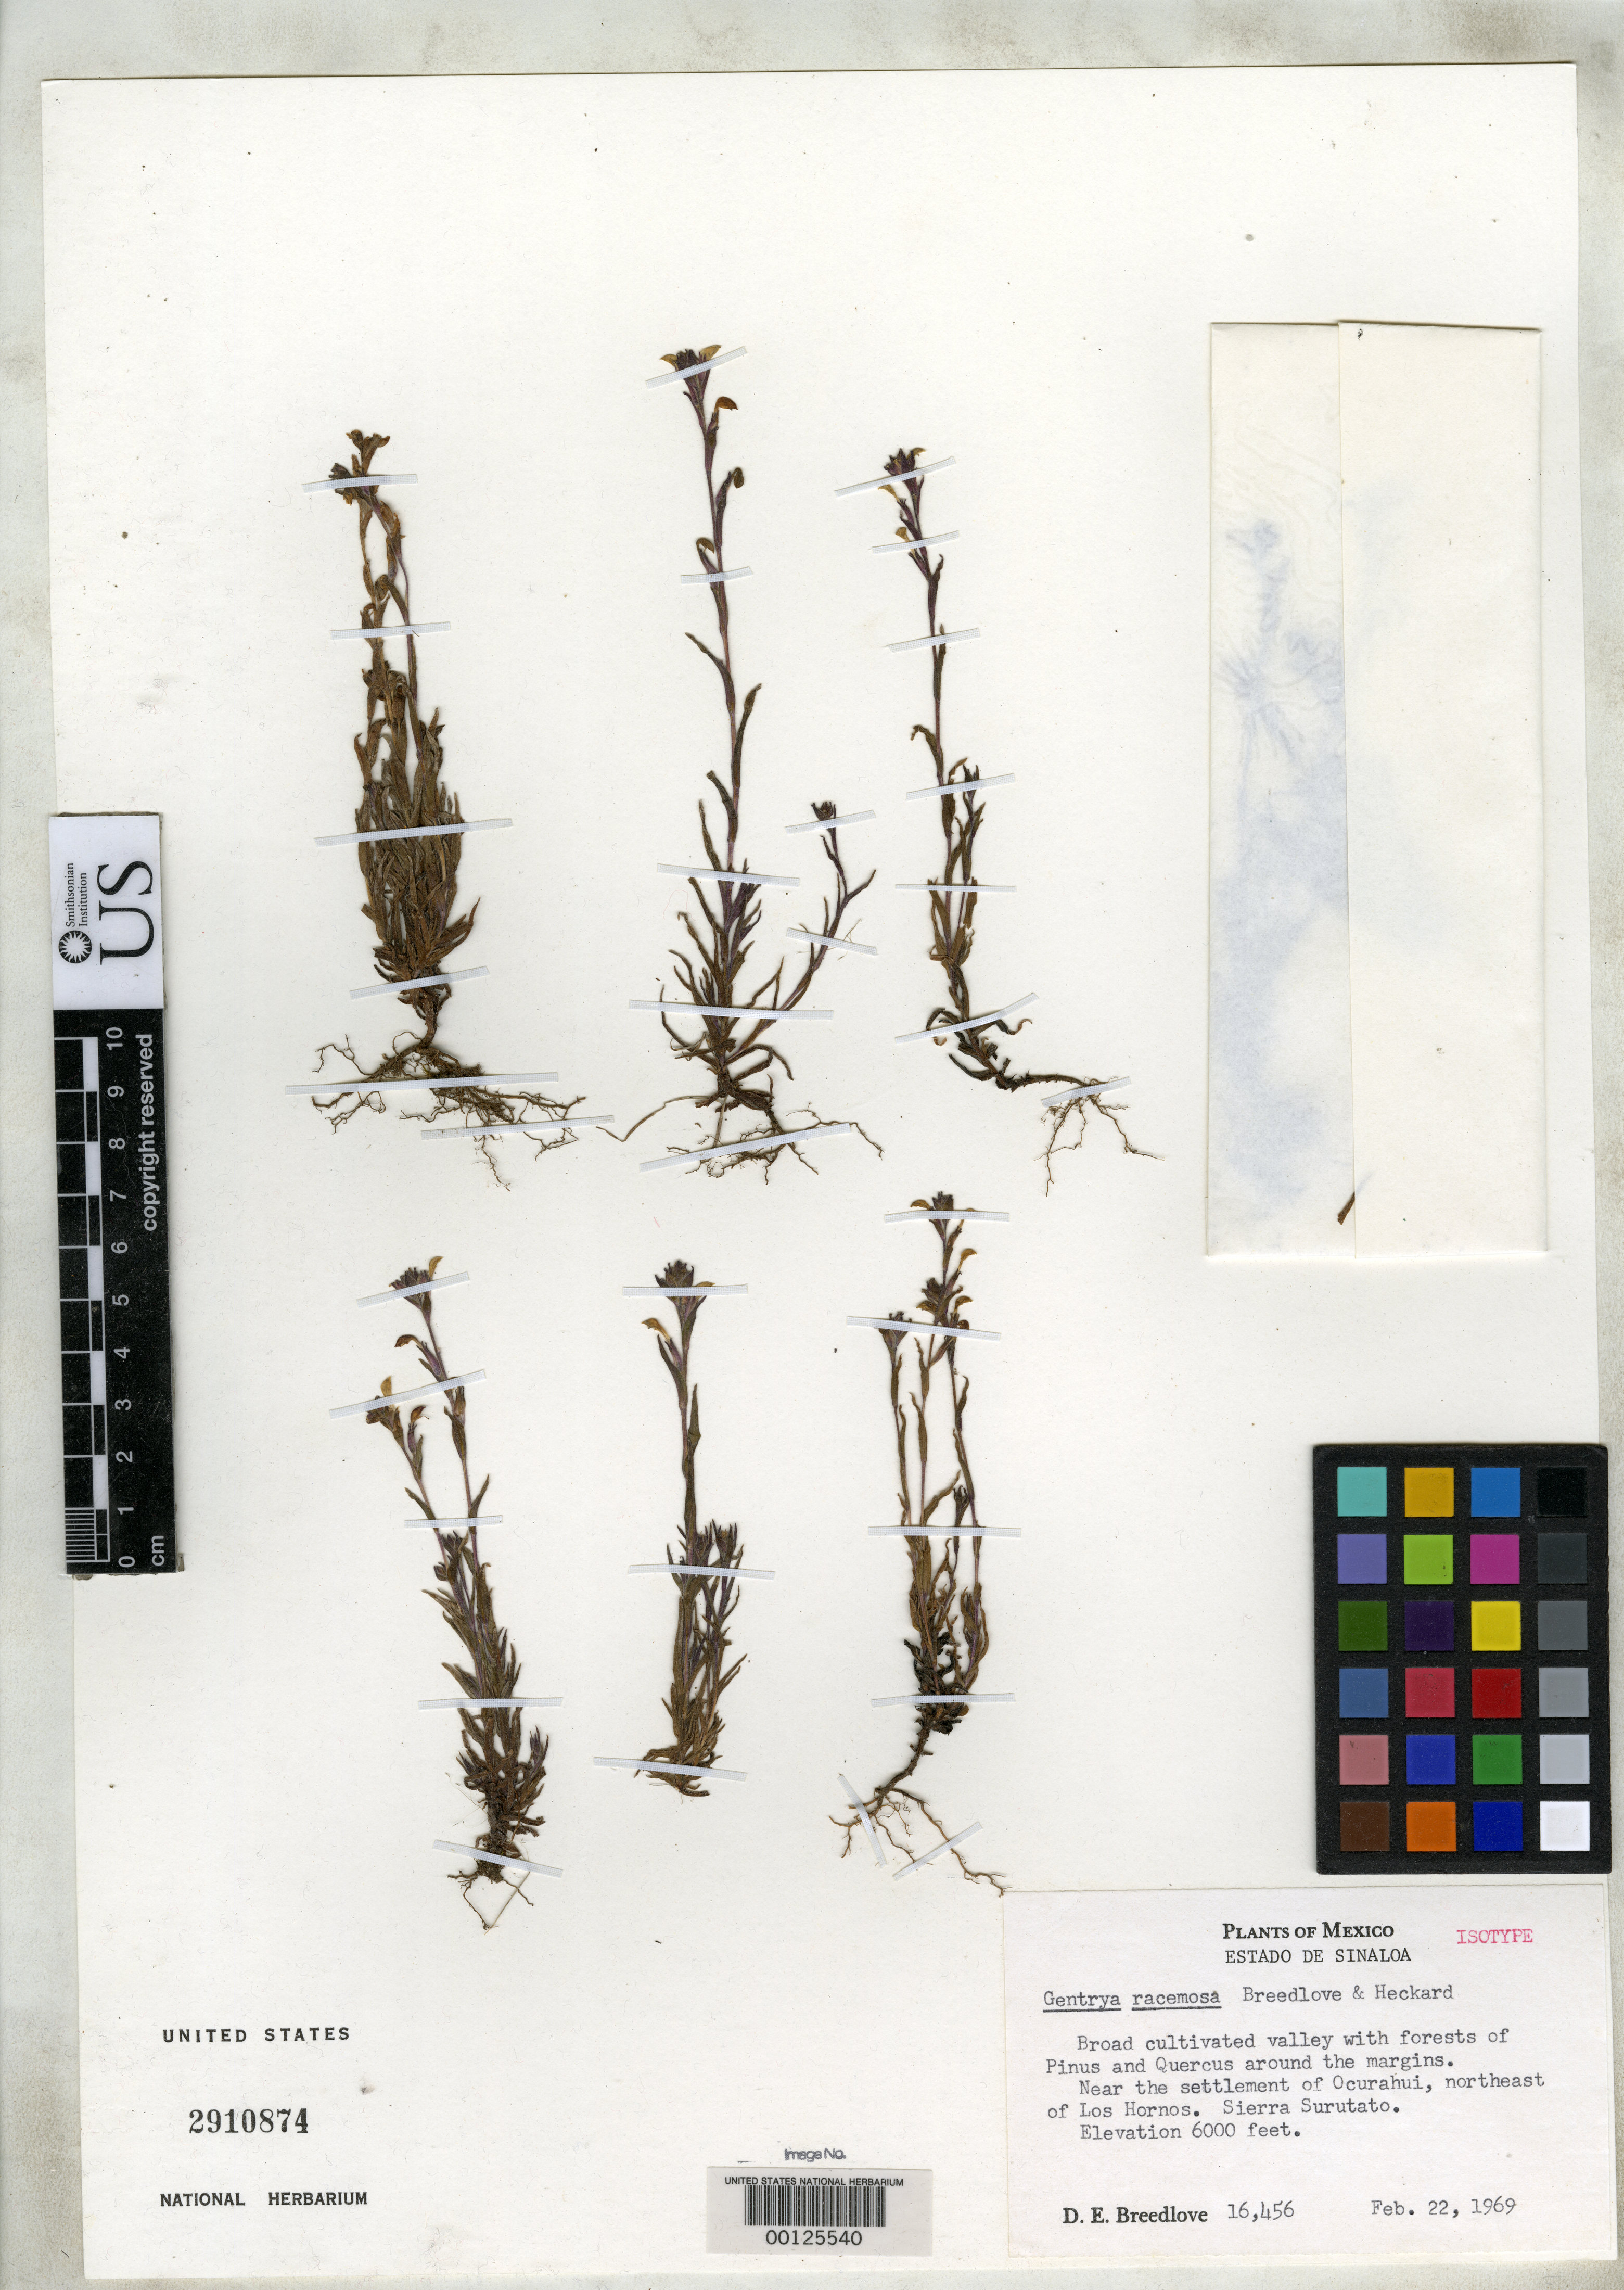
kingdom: Plantae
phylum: Tracheophyta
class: Magnoliopsida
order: Lamiales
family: Orobanchaceae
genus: Gentrya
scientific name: Gentrya racemosa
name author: Breedlove & Heckard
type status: Isotype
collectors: D. E. Breedlove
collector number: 16456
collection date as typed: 22 Feb 1969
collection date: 1969-02-22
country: Mexico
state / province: Sinaloa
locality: Sierra Surutato, near Ocurahu, NE of Los Hornos; alt. 6000 ft.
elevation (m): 1829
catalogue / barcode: US 2910874